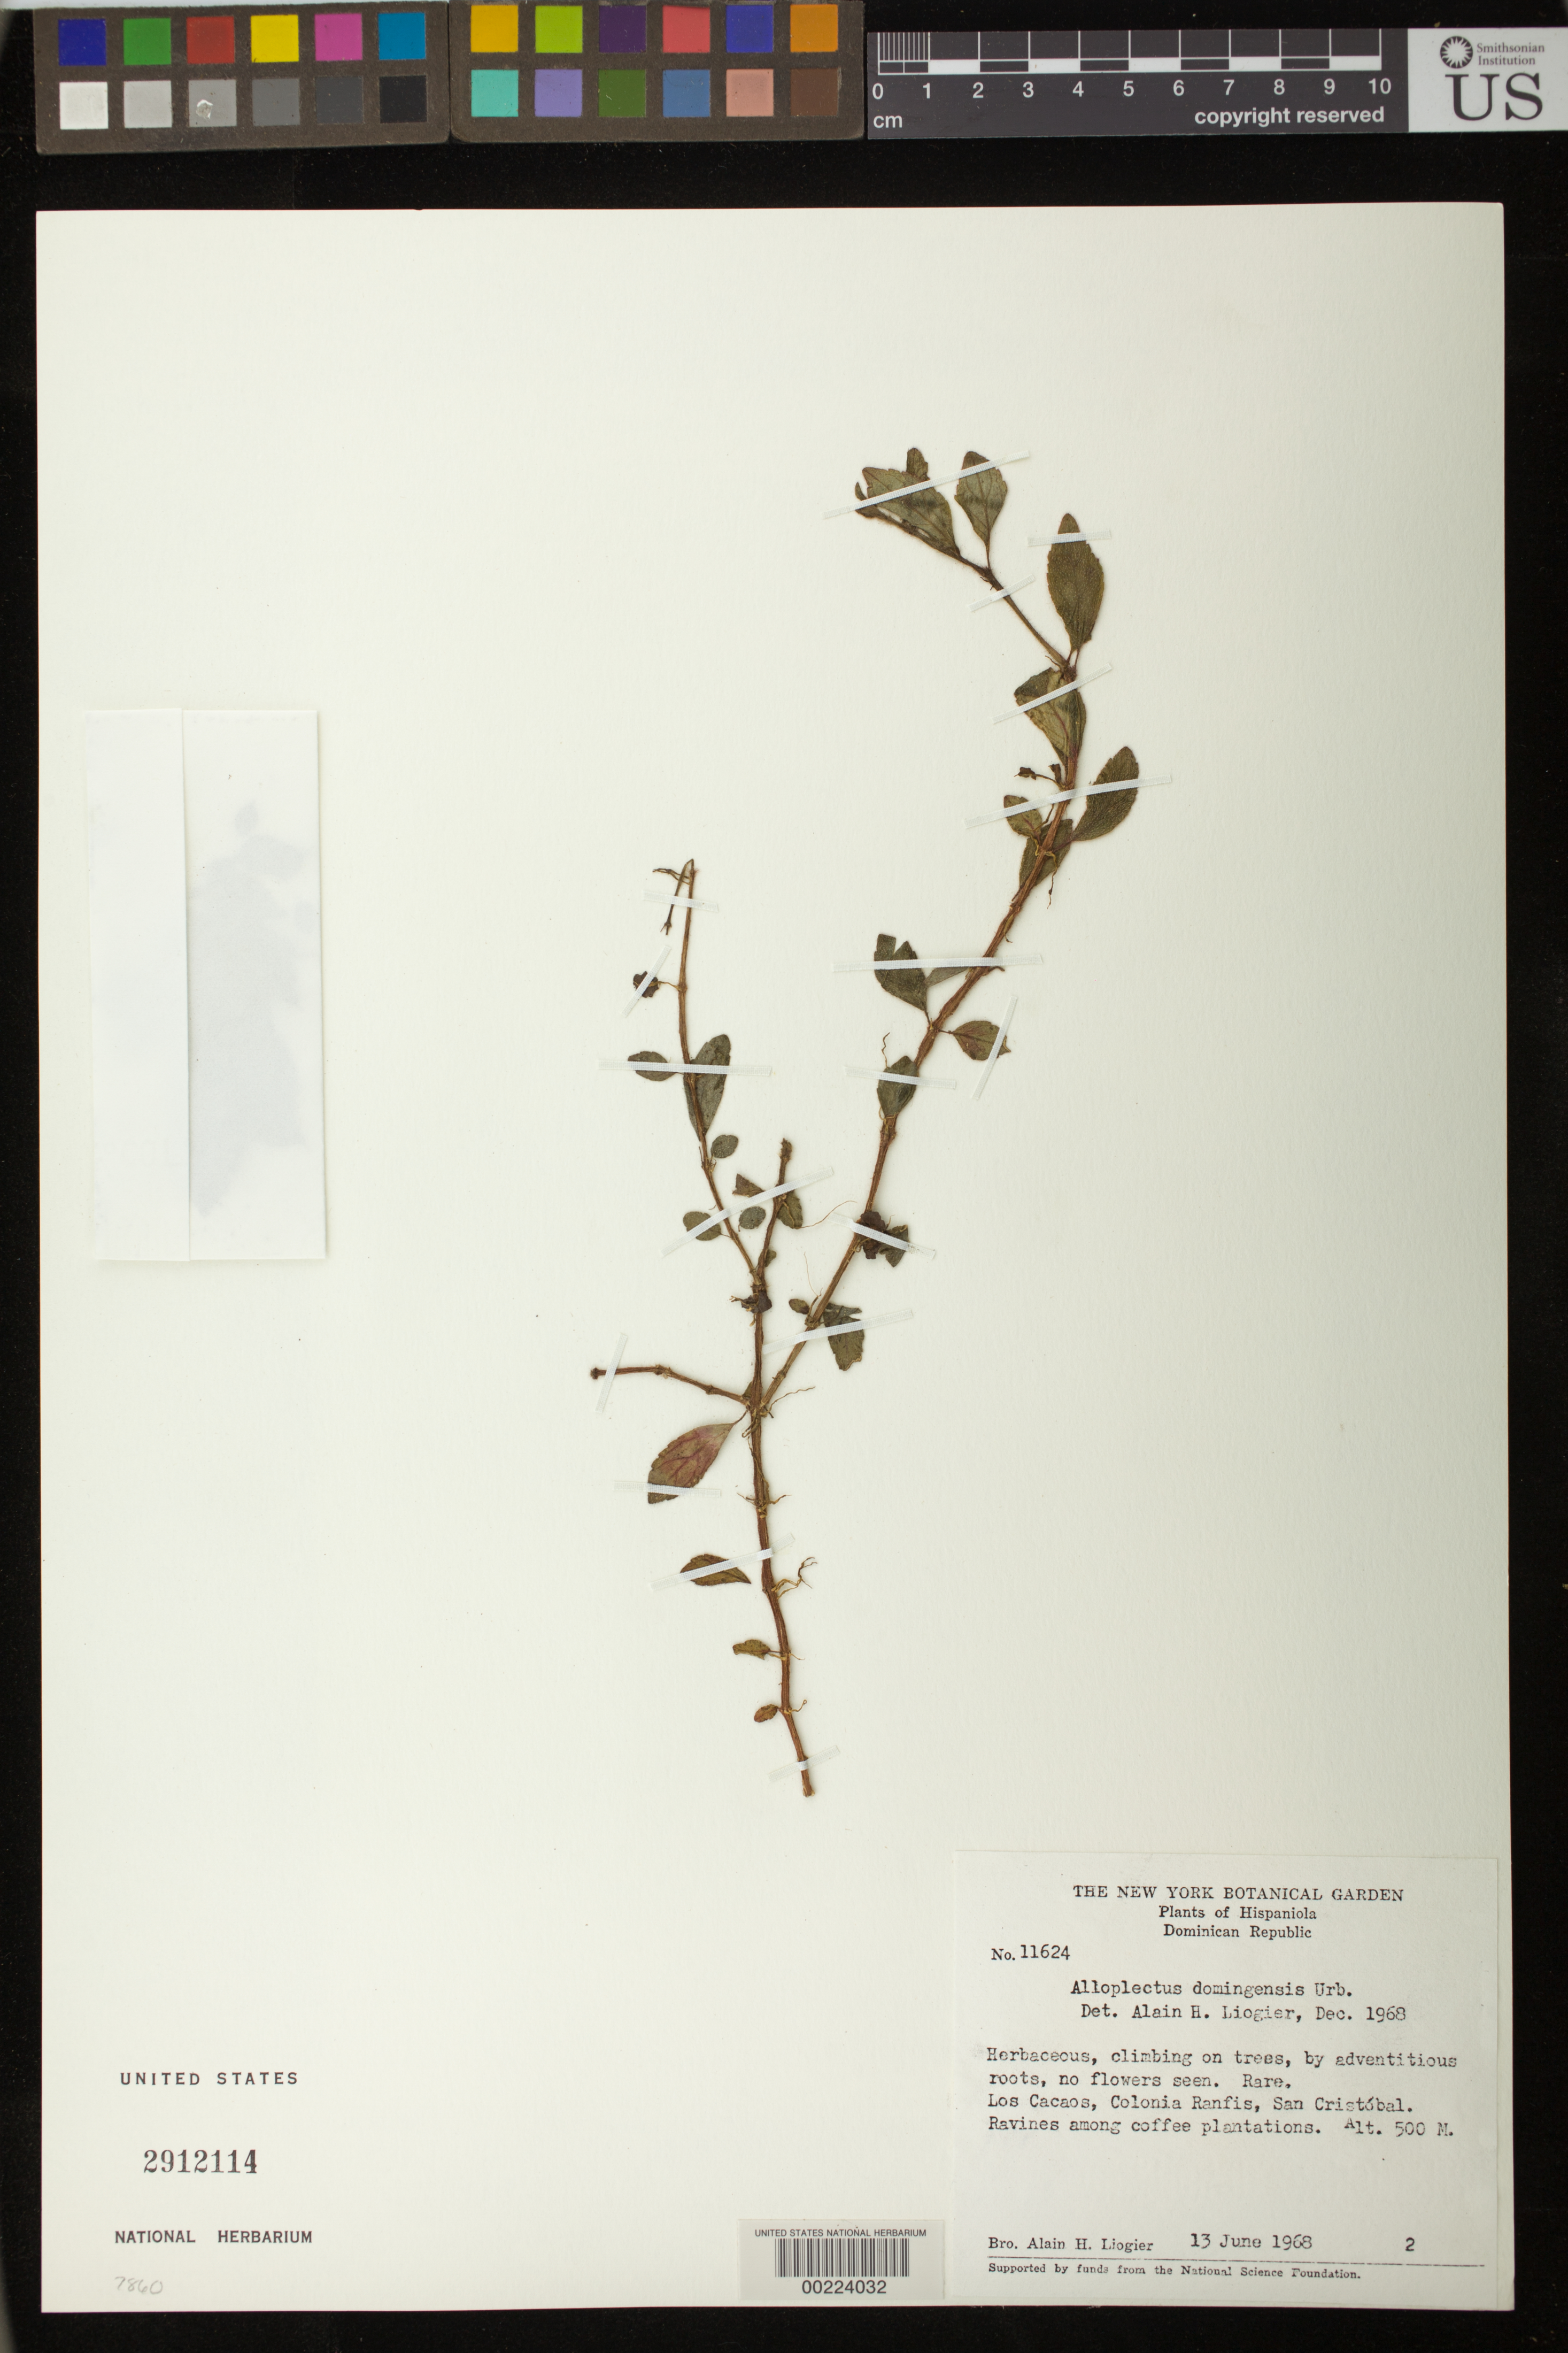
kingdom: Plantae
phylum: Tracheophyta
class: Magnoliopsida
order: Lamiales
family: Gesneriaceae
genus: Columnea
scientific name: Columnea domingensis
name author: (Urb.) B.D. Morley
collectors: A. H. Liogier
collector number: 11624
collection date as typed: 13 Jun 1968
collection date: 1968-06-13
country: Dominican Republic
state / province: San Cristóbal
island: Hispaniola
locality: Los Cacaos, Colonia Ranfis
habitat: Ravines among coffee plantations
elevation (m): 500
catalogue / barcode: US 2912114